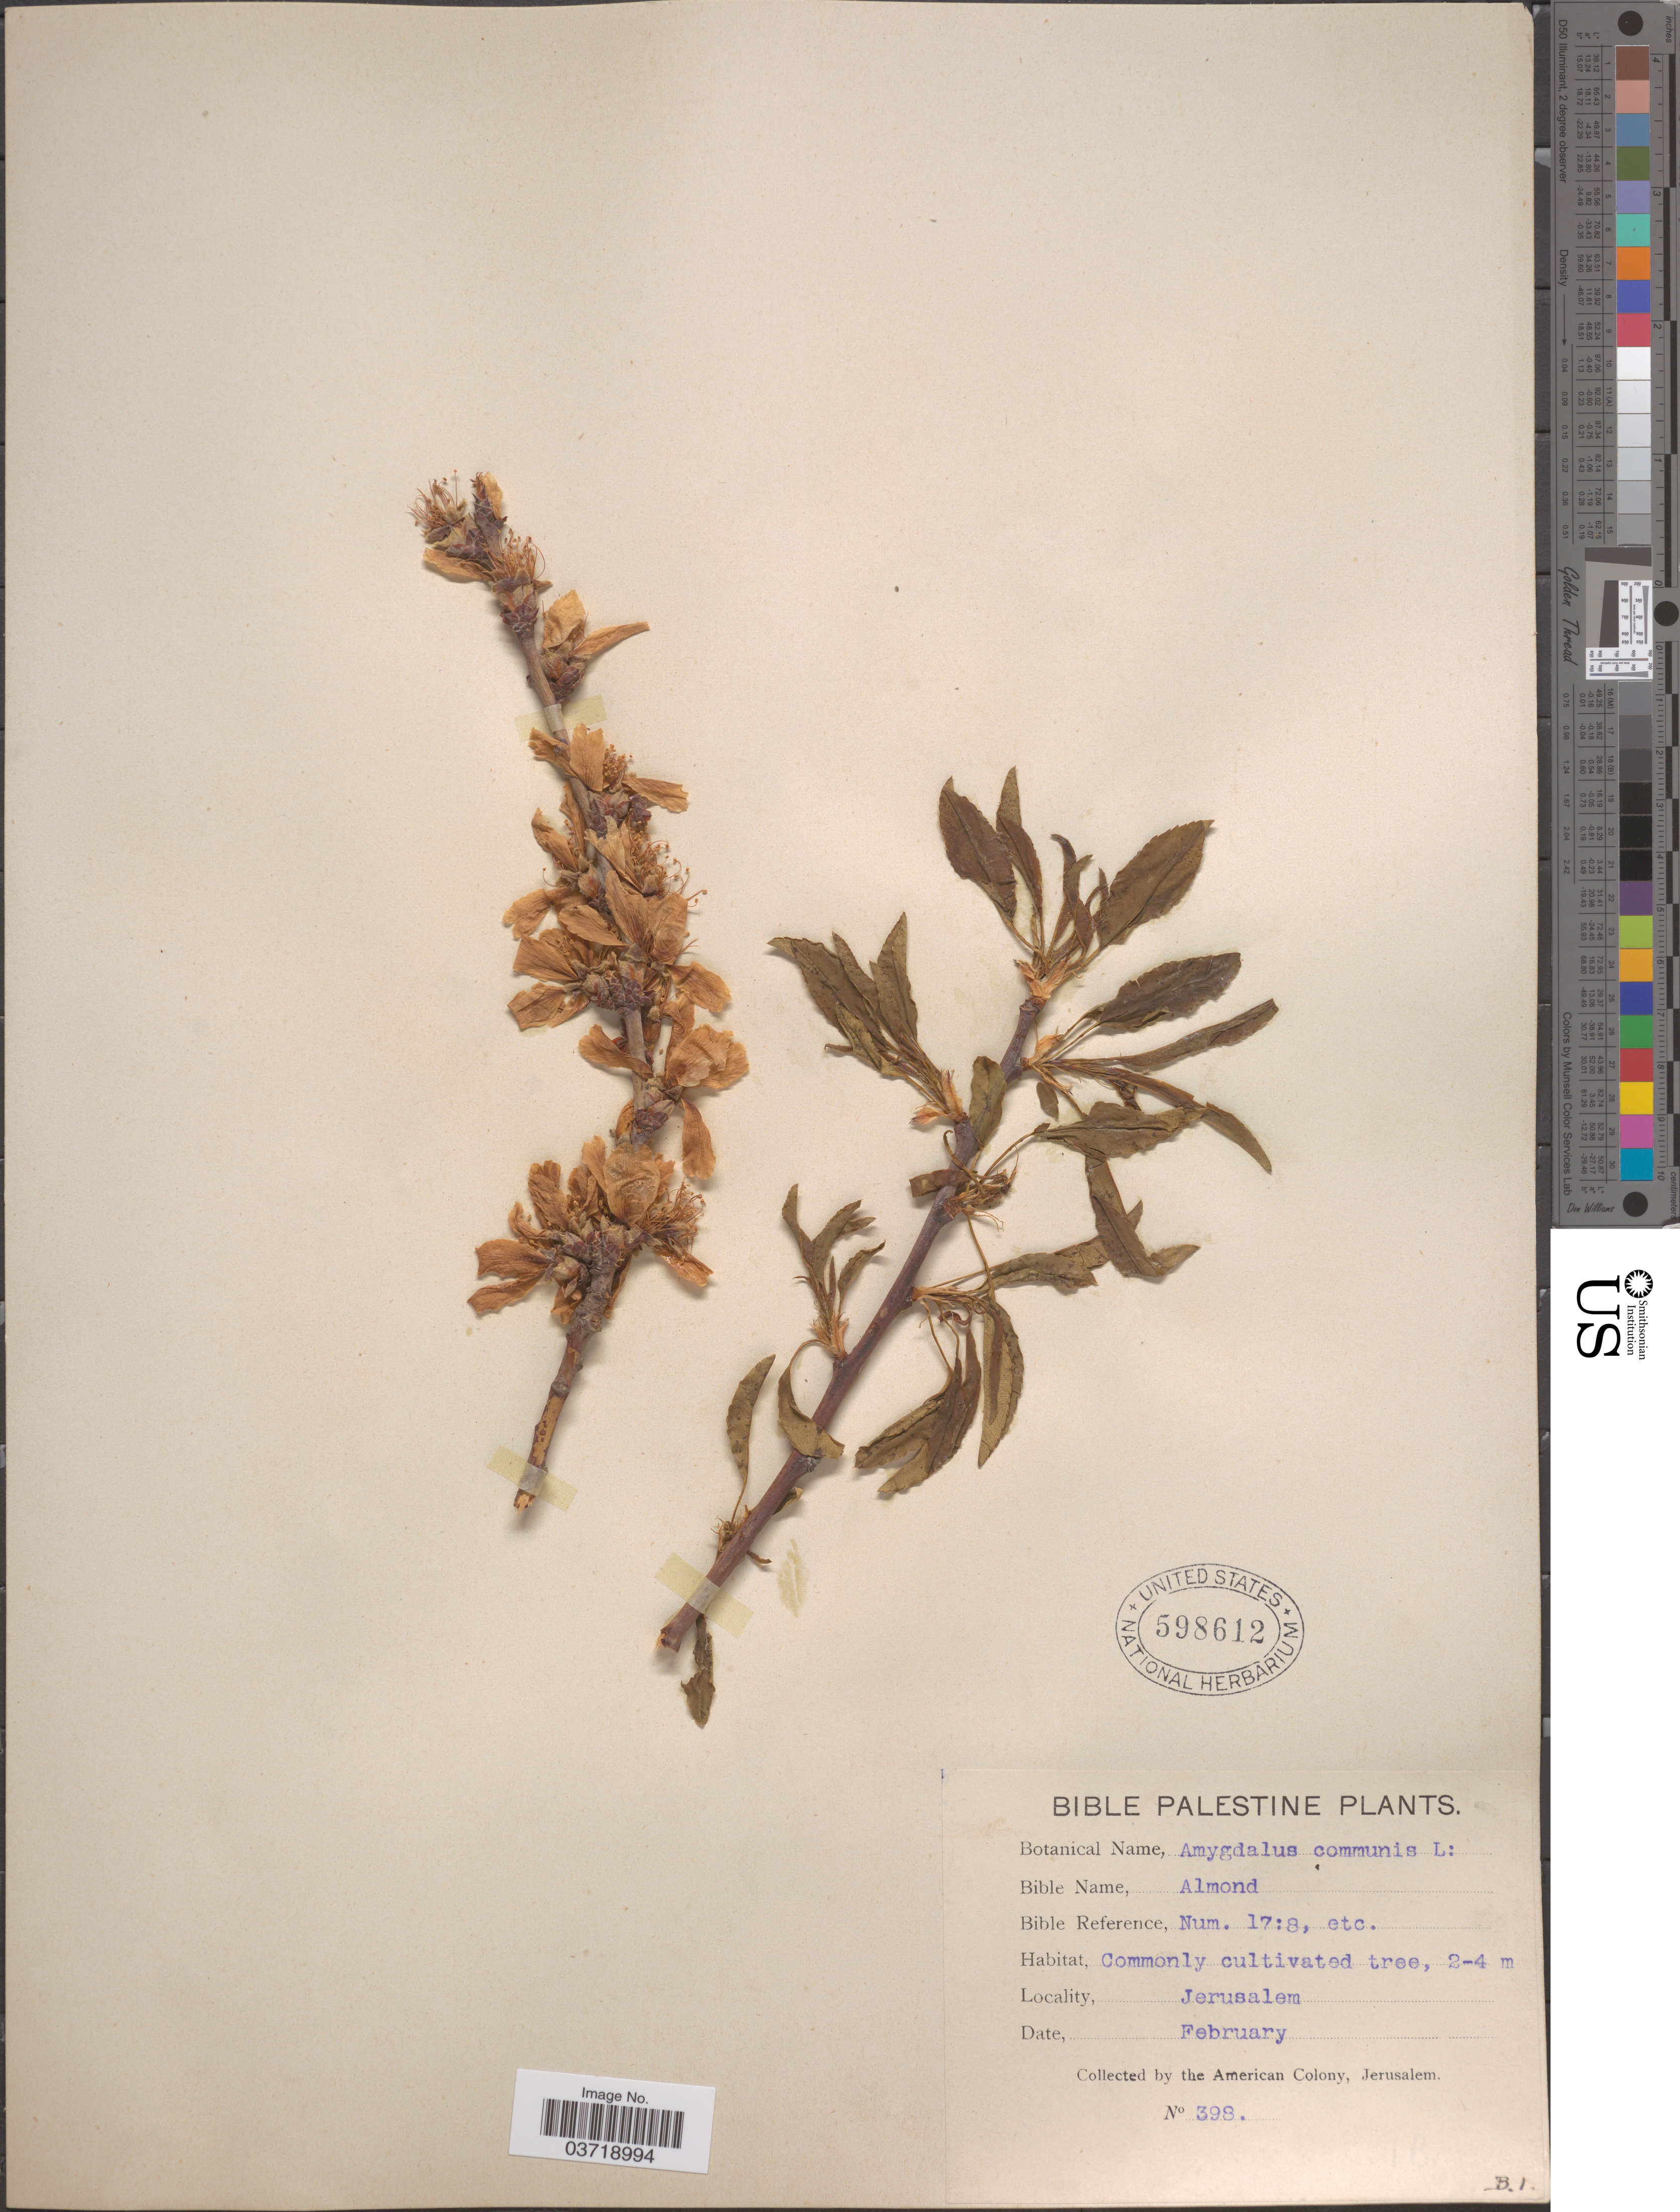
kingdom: Plantae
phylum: Tracheophyta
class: Magnoliopsida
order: Rosales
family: Rosaceae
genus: Prunus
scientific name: Prunus amygdalus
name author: Batsch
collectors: American Colony, Jerusalem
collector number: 398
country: Israel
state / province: Jerusalem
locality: Palestine.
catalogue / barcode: US 598612